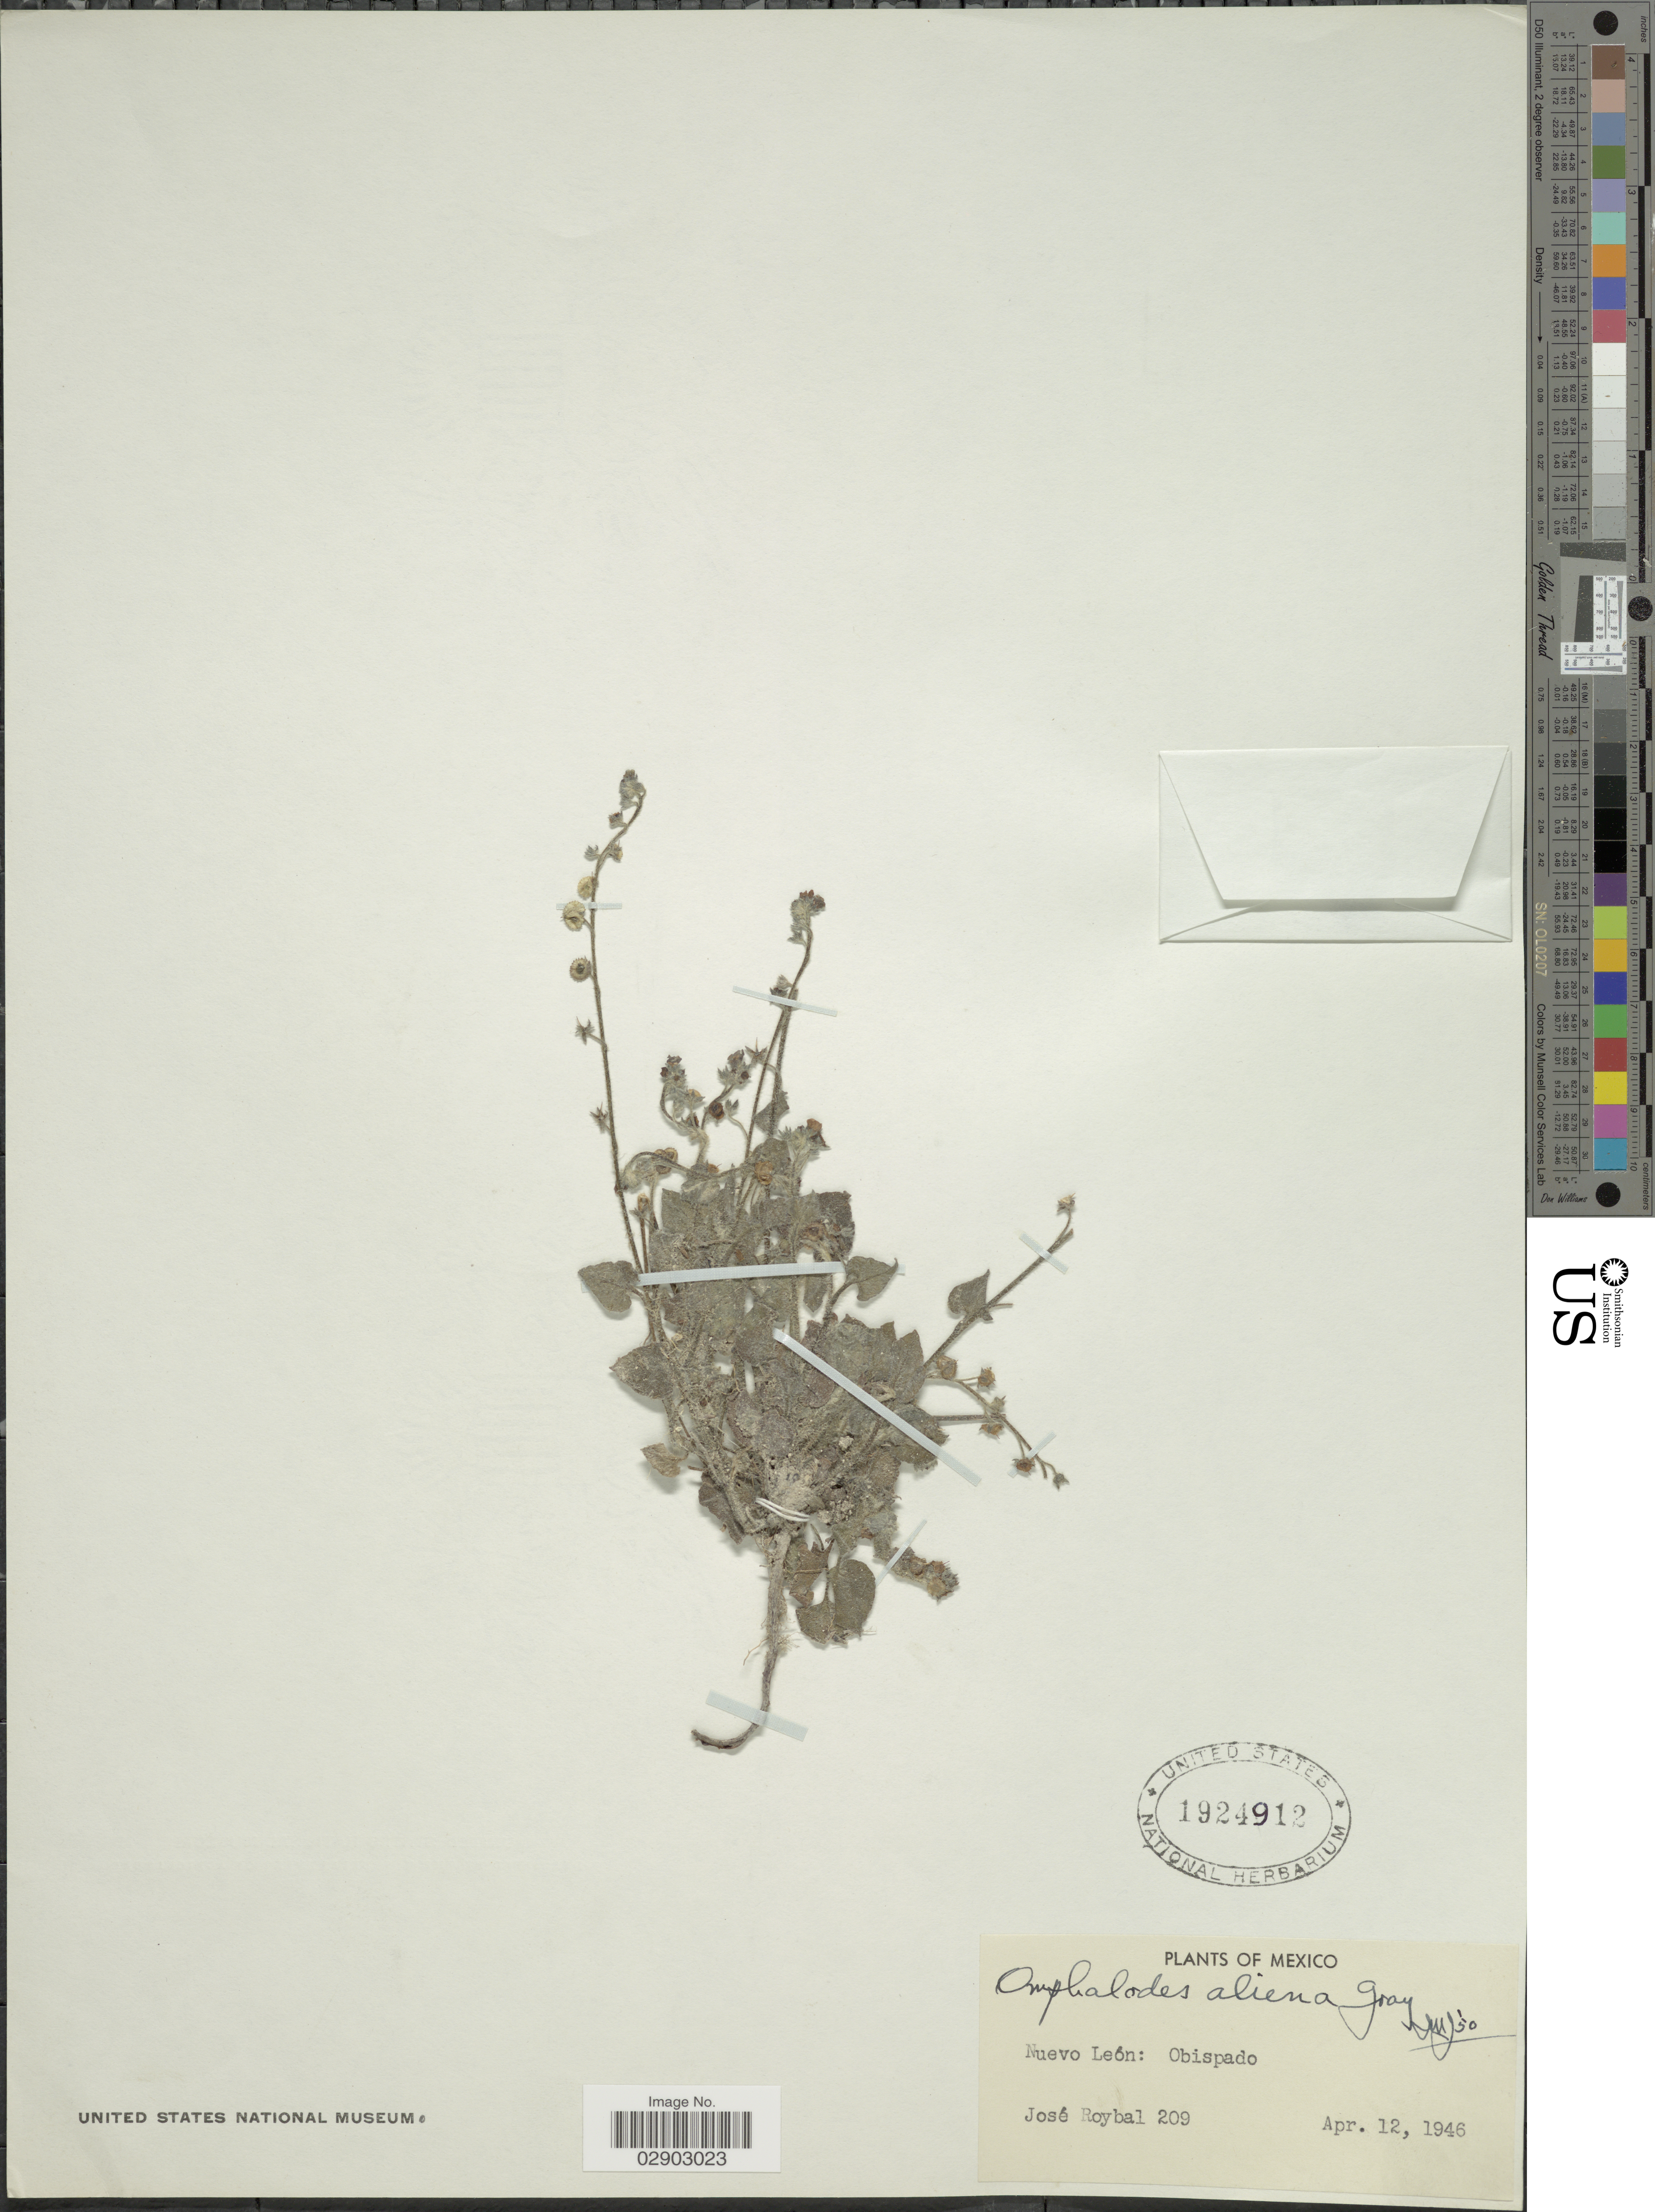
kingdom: Plantae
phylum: Tracheophyta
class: Magnoliopsida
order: Boraginales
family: Boraginaceae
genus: Omphalodes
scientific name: Omphalodes aliena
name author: A. Gray ex Hemsl.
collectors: J. Roybal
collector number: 209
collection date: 1946-04-12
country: Mexico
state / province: Nuevo León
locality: Obispado.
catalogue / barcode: US 1924912